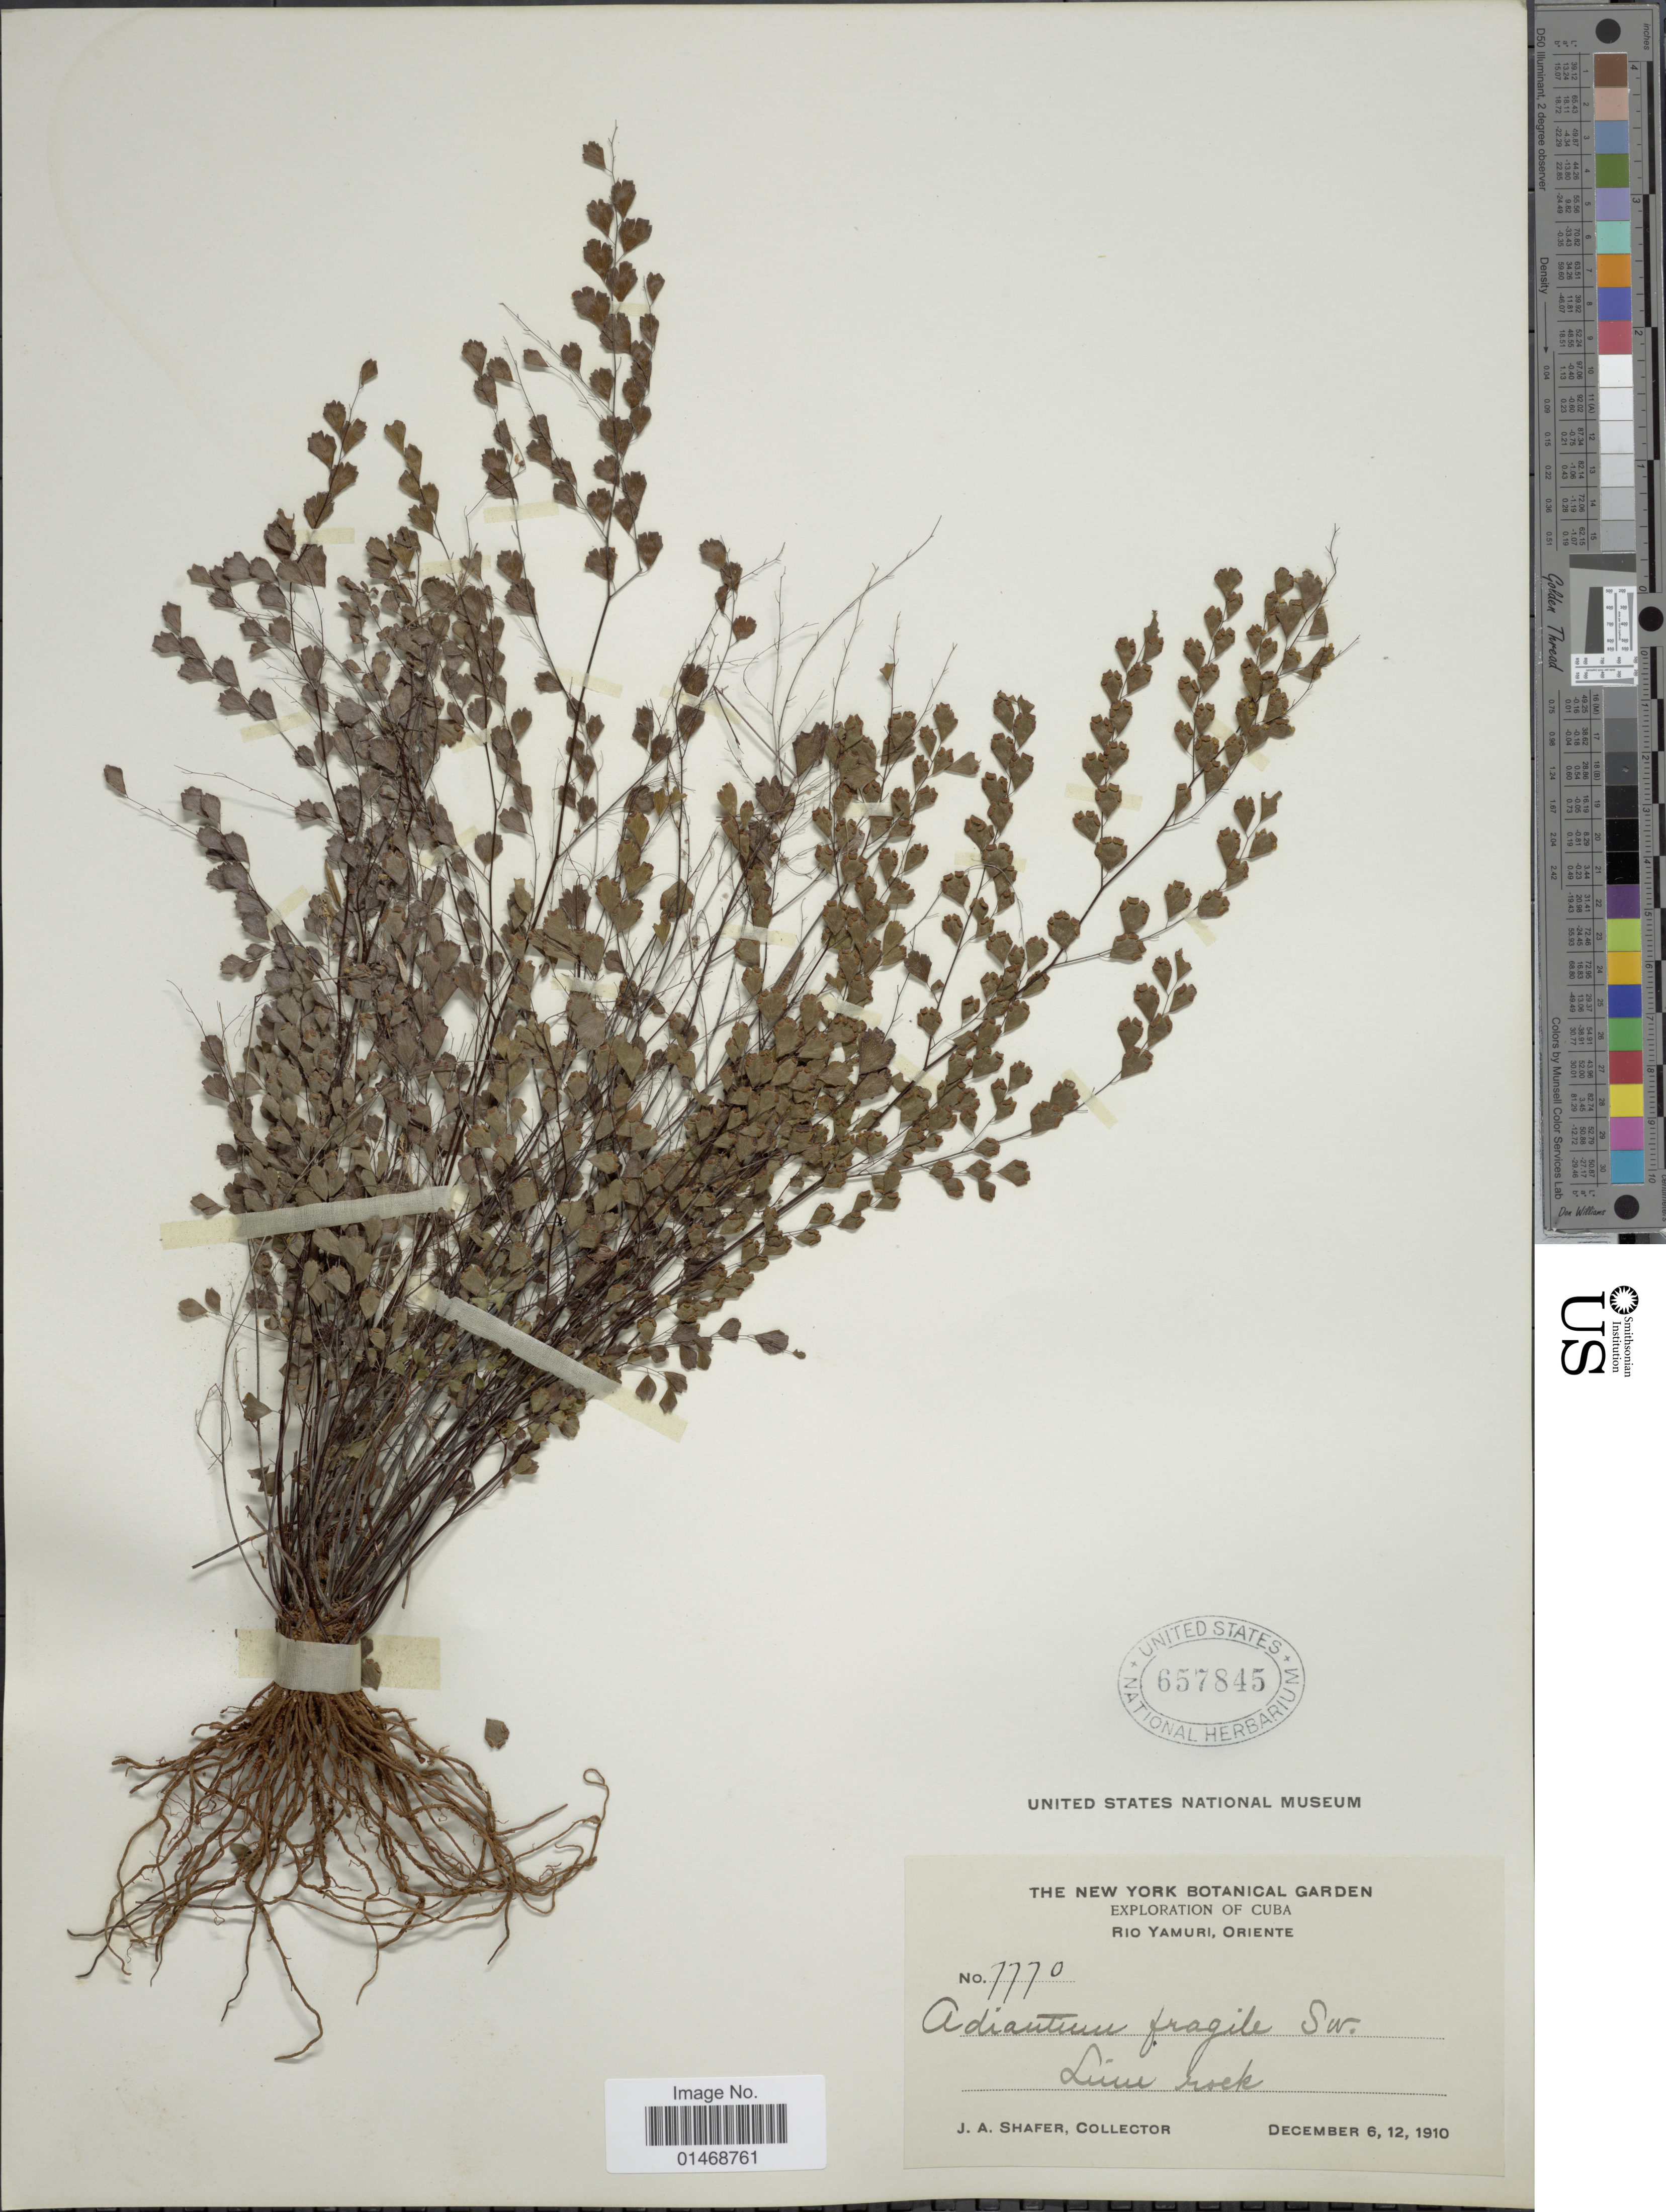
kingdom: Plantae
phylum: Tracheophyta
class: Polypodiopsida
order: Polypodiales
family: Pteridaceae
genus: Adiantum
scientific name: Adiantum fragile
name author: Sw.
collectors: J. A. Shafer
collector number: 7770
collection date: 1910-12-06/1910-12-12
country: Cuba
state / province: Oriente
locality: Rio Yamuri, Lime rock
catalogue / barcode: US 657845